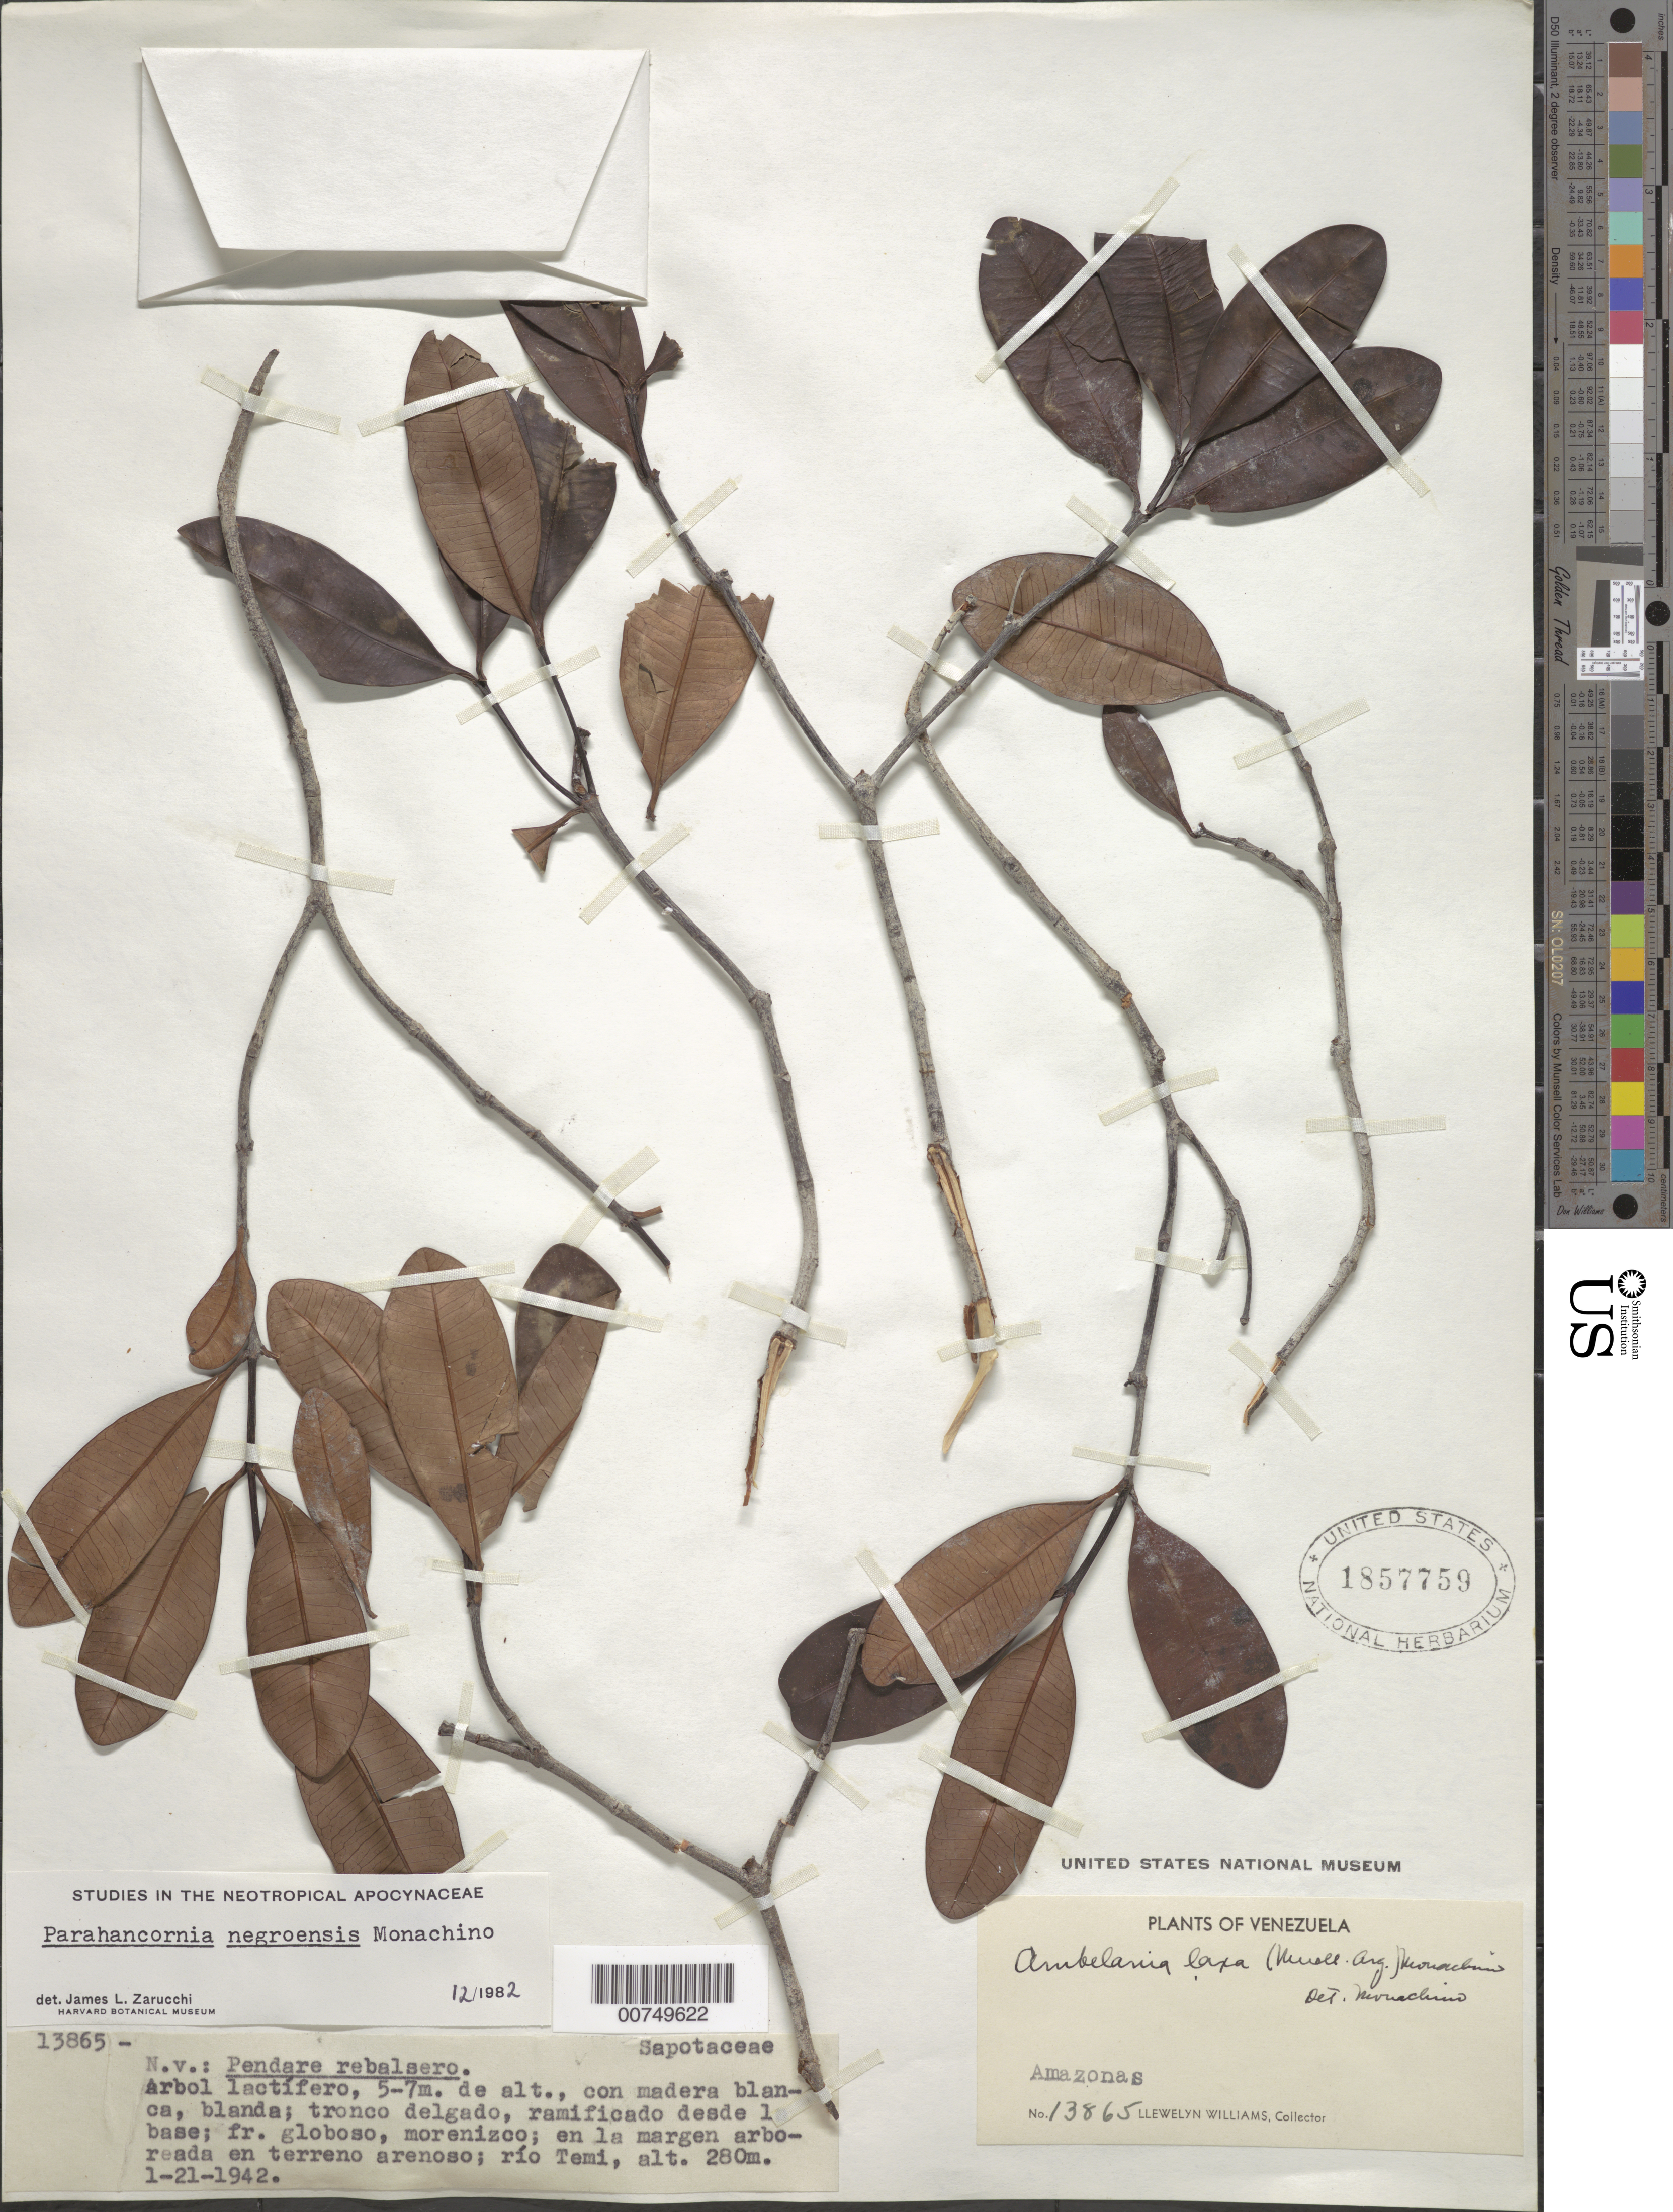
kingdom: Plantae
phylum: Tracheophyta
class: Magnoliopsida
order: Gentianales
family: Apocynaceae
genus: Parahancornia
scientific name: Parahancornia negroensis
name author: Monach.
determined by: Zarucchi, J. L.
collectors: Ll. Williams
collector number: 13865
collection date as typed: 21-Jan-42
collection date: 1942-01-21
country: Venezuela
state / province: Amazonas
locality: Río Temi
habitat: Terreno arenoso; en la margen arboreada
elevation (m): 280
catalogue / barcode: US 1857759